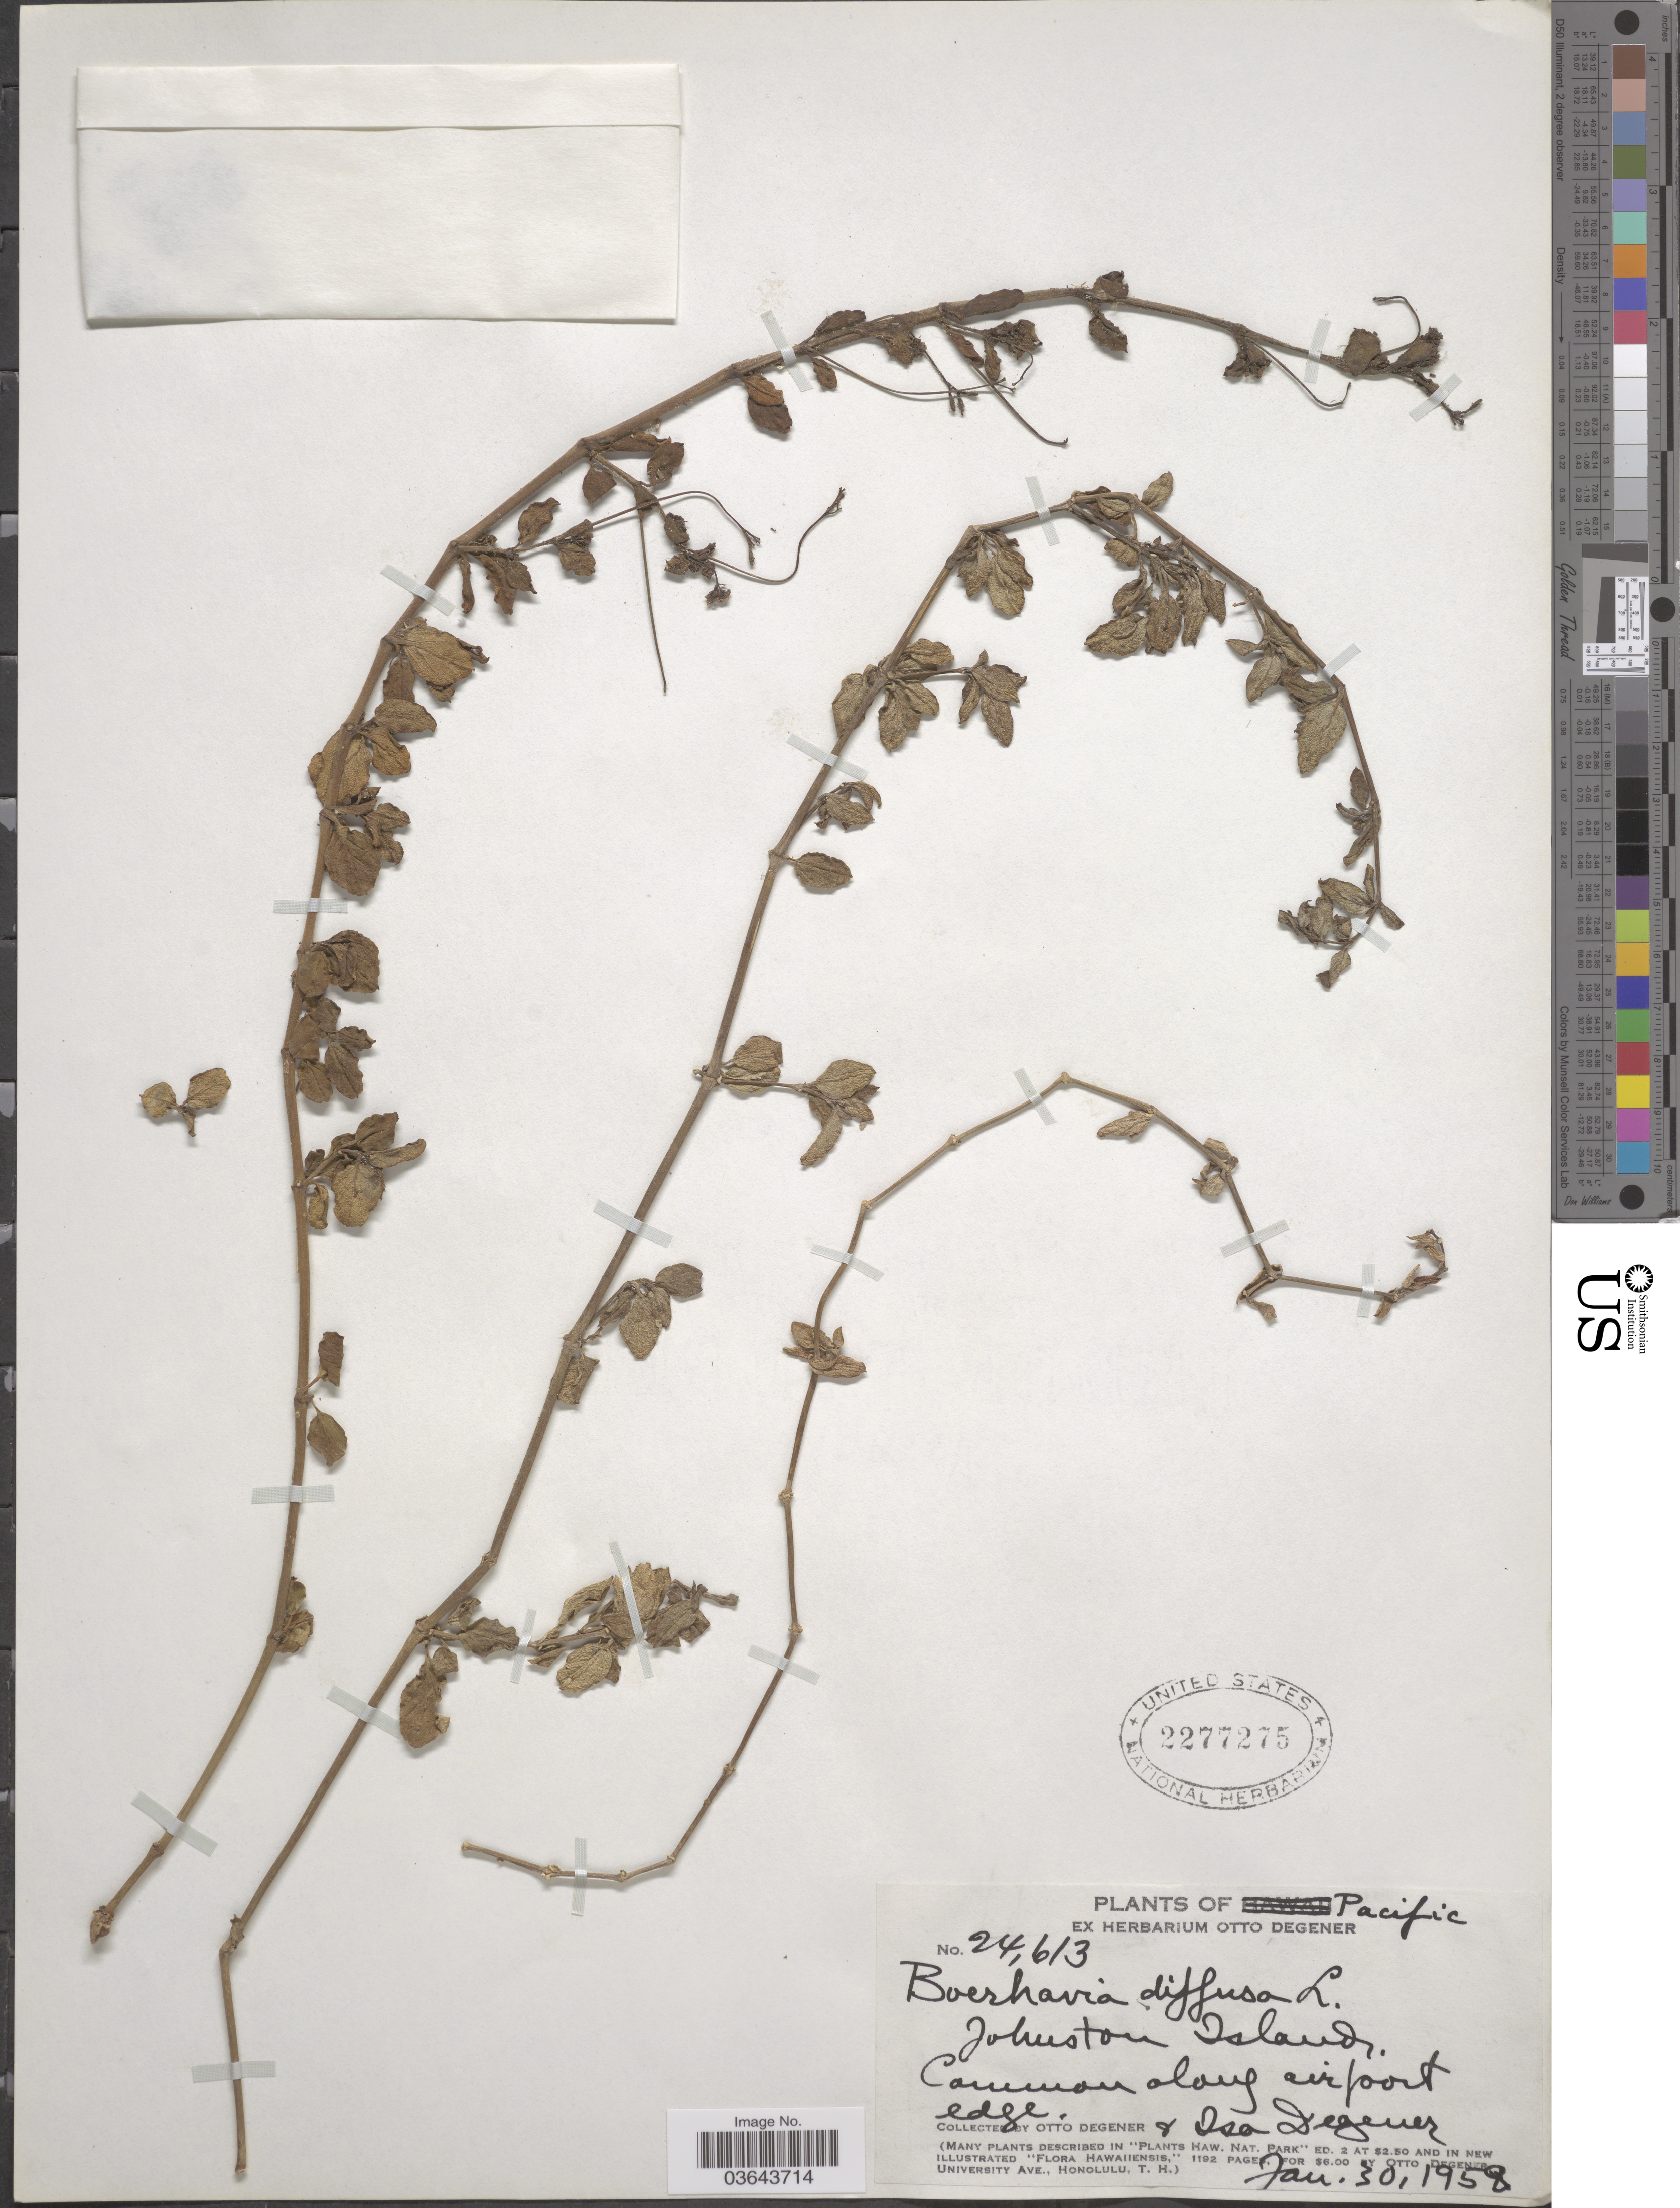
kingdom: Plantae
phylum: Tracheophyta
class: Magnoliopsida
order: Caryophyllales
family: Nyctaginaceae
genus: Boerhavia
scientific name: Boerhavia diffusa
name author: L.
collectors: O. Degener & I. Degener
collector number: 24613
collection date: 1958-01-30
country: U.S. Administered Pacific Islands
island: Johnston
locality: Pacific. Johnston Island. Along airport edge.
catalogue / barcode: US 2277275